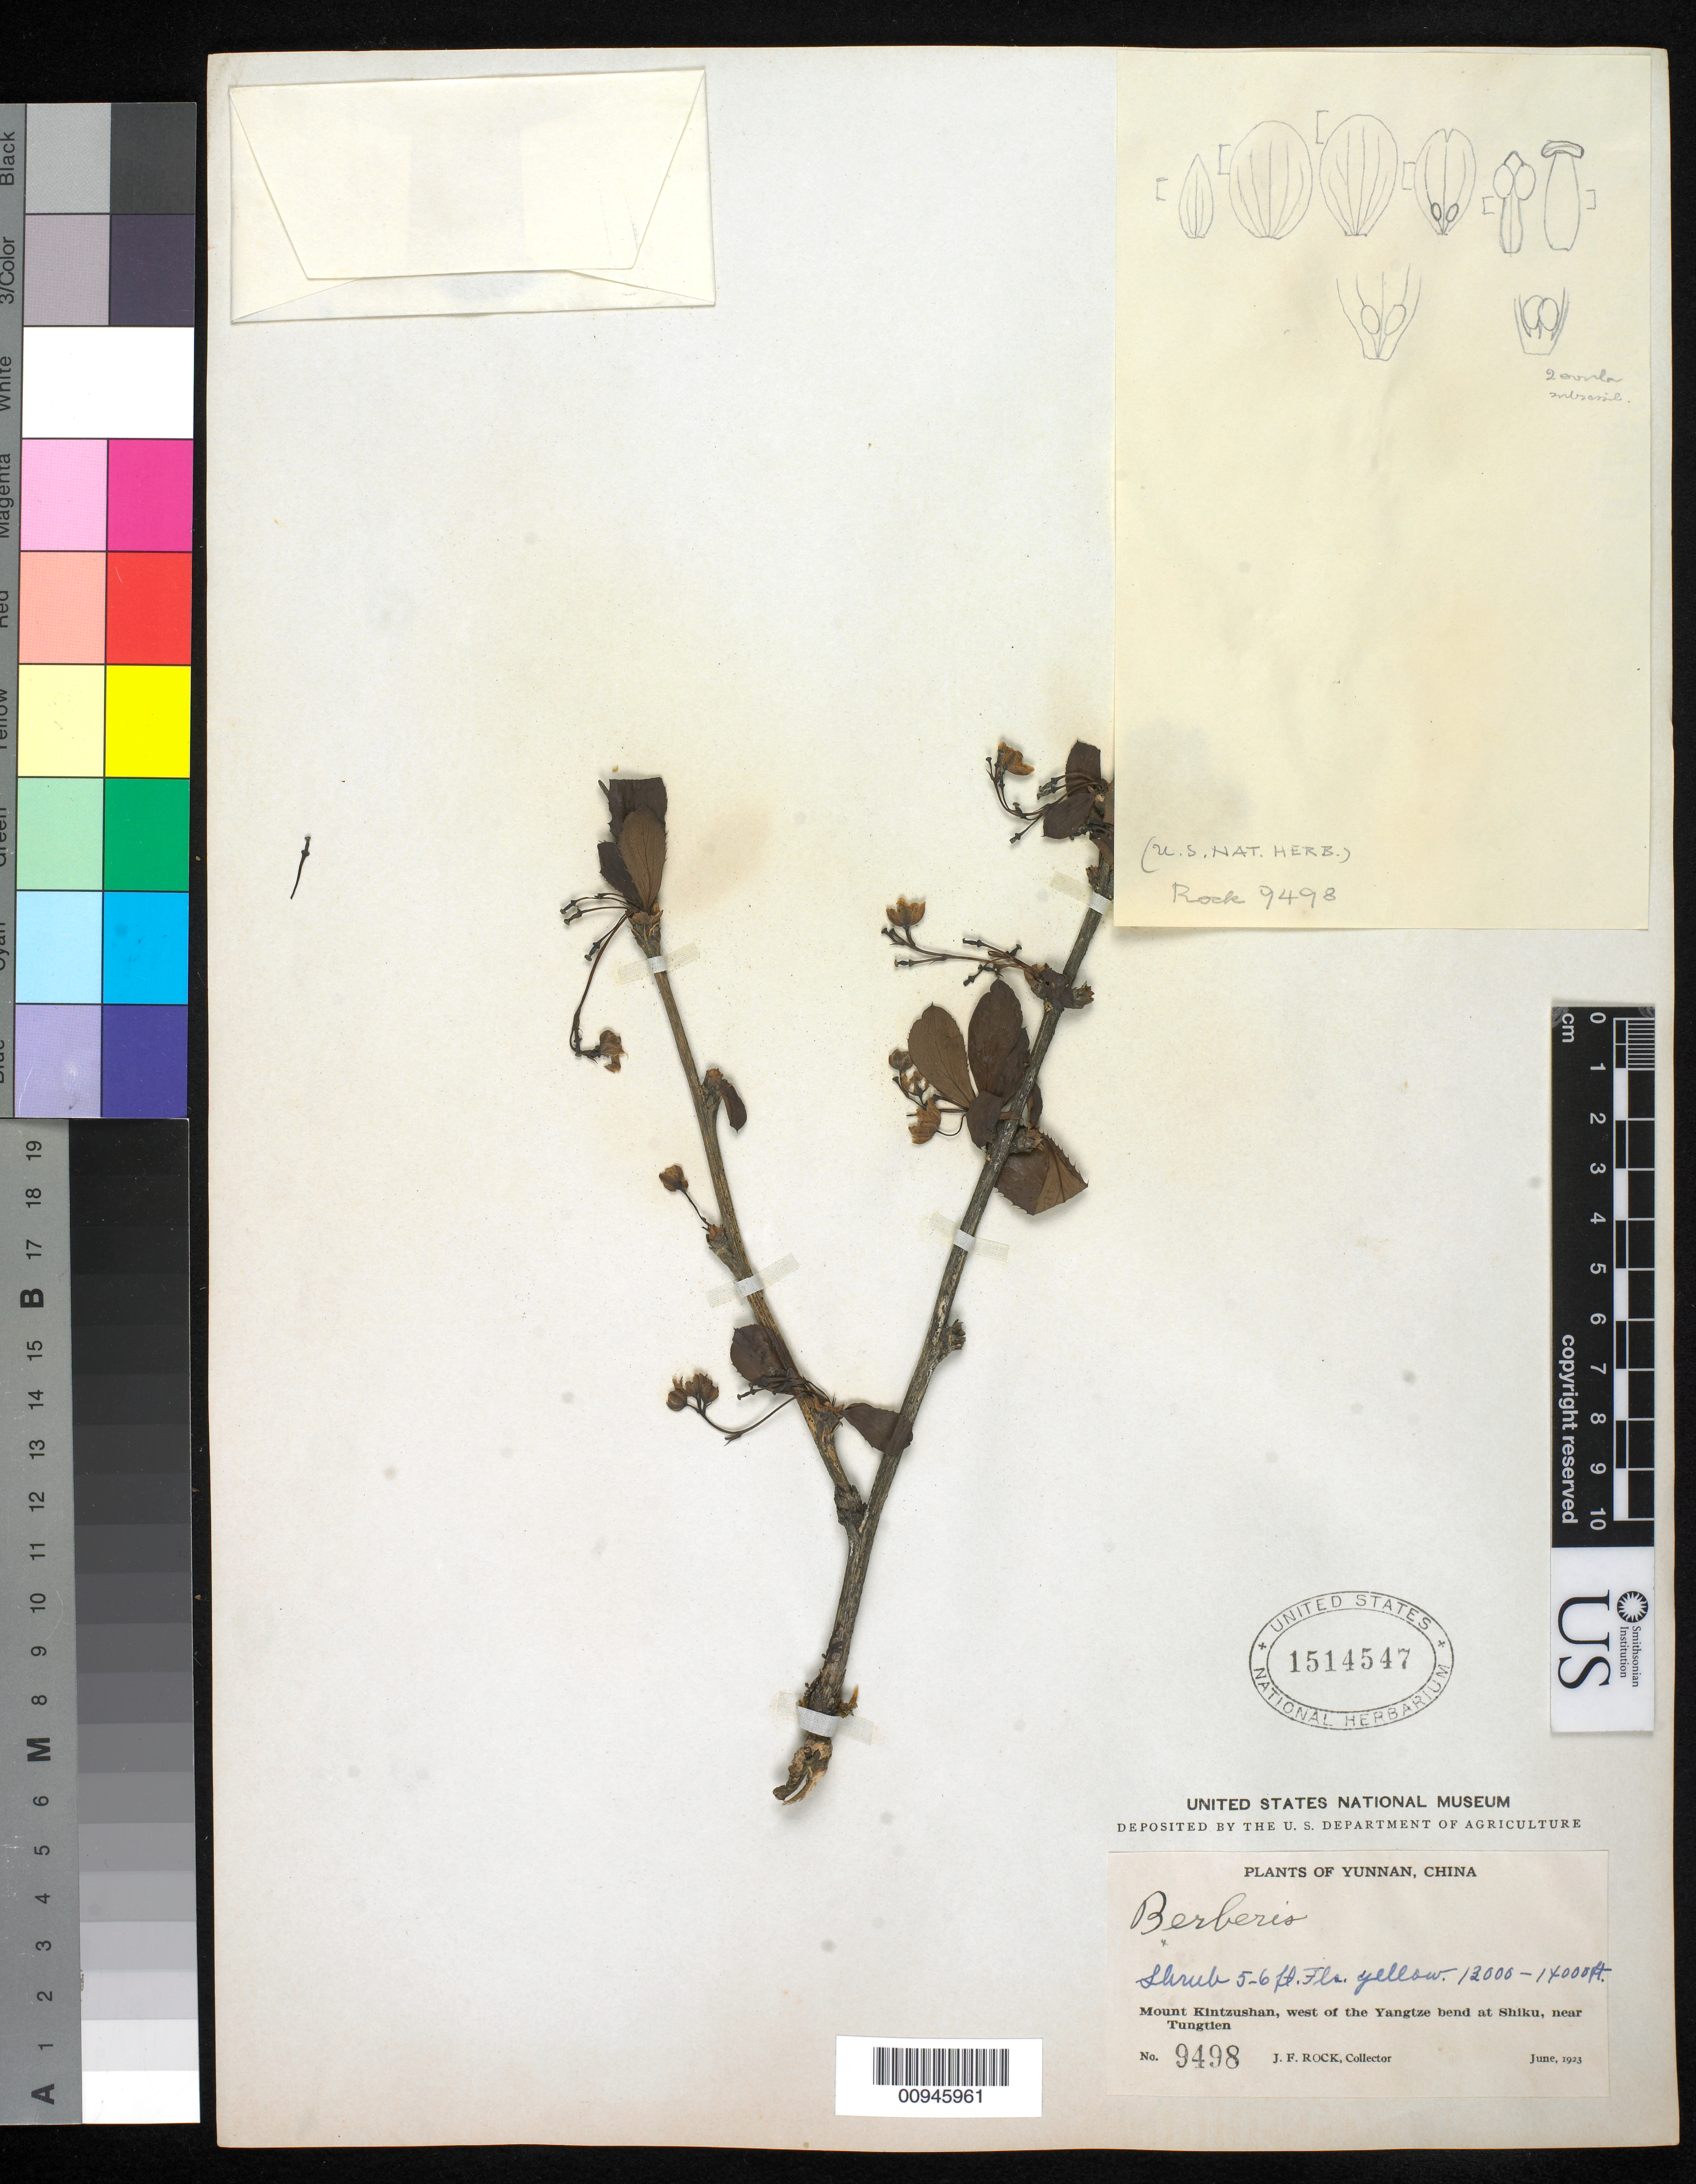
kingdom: Plantae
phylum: Tracheophyta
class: Magnoliopsida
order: Ranunculales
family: Berberidaceae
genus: Berberis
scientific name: Berberis sp.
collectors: J. F. Rock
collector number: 9498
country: China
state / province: Yunnan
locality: Mount Kintausan, W of Yangtze bend at Shiku, neaer Tungtien.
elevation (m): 3962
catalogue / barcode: US 1514547